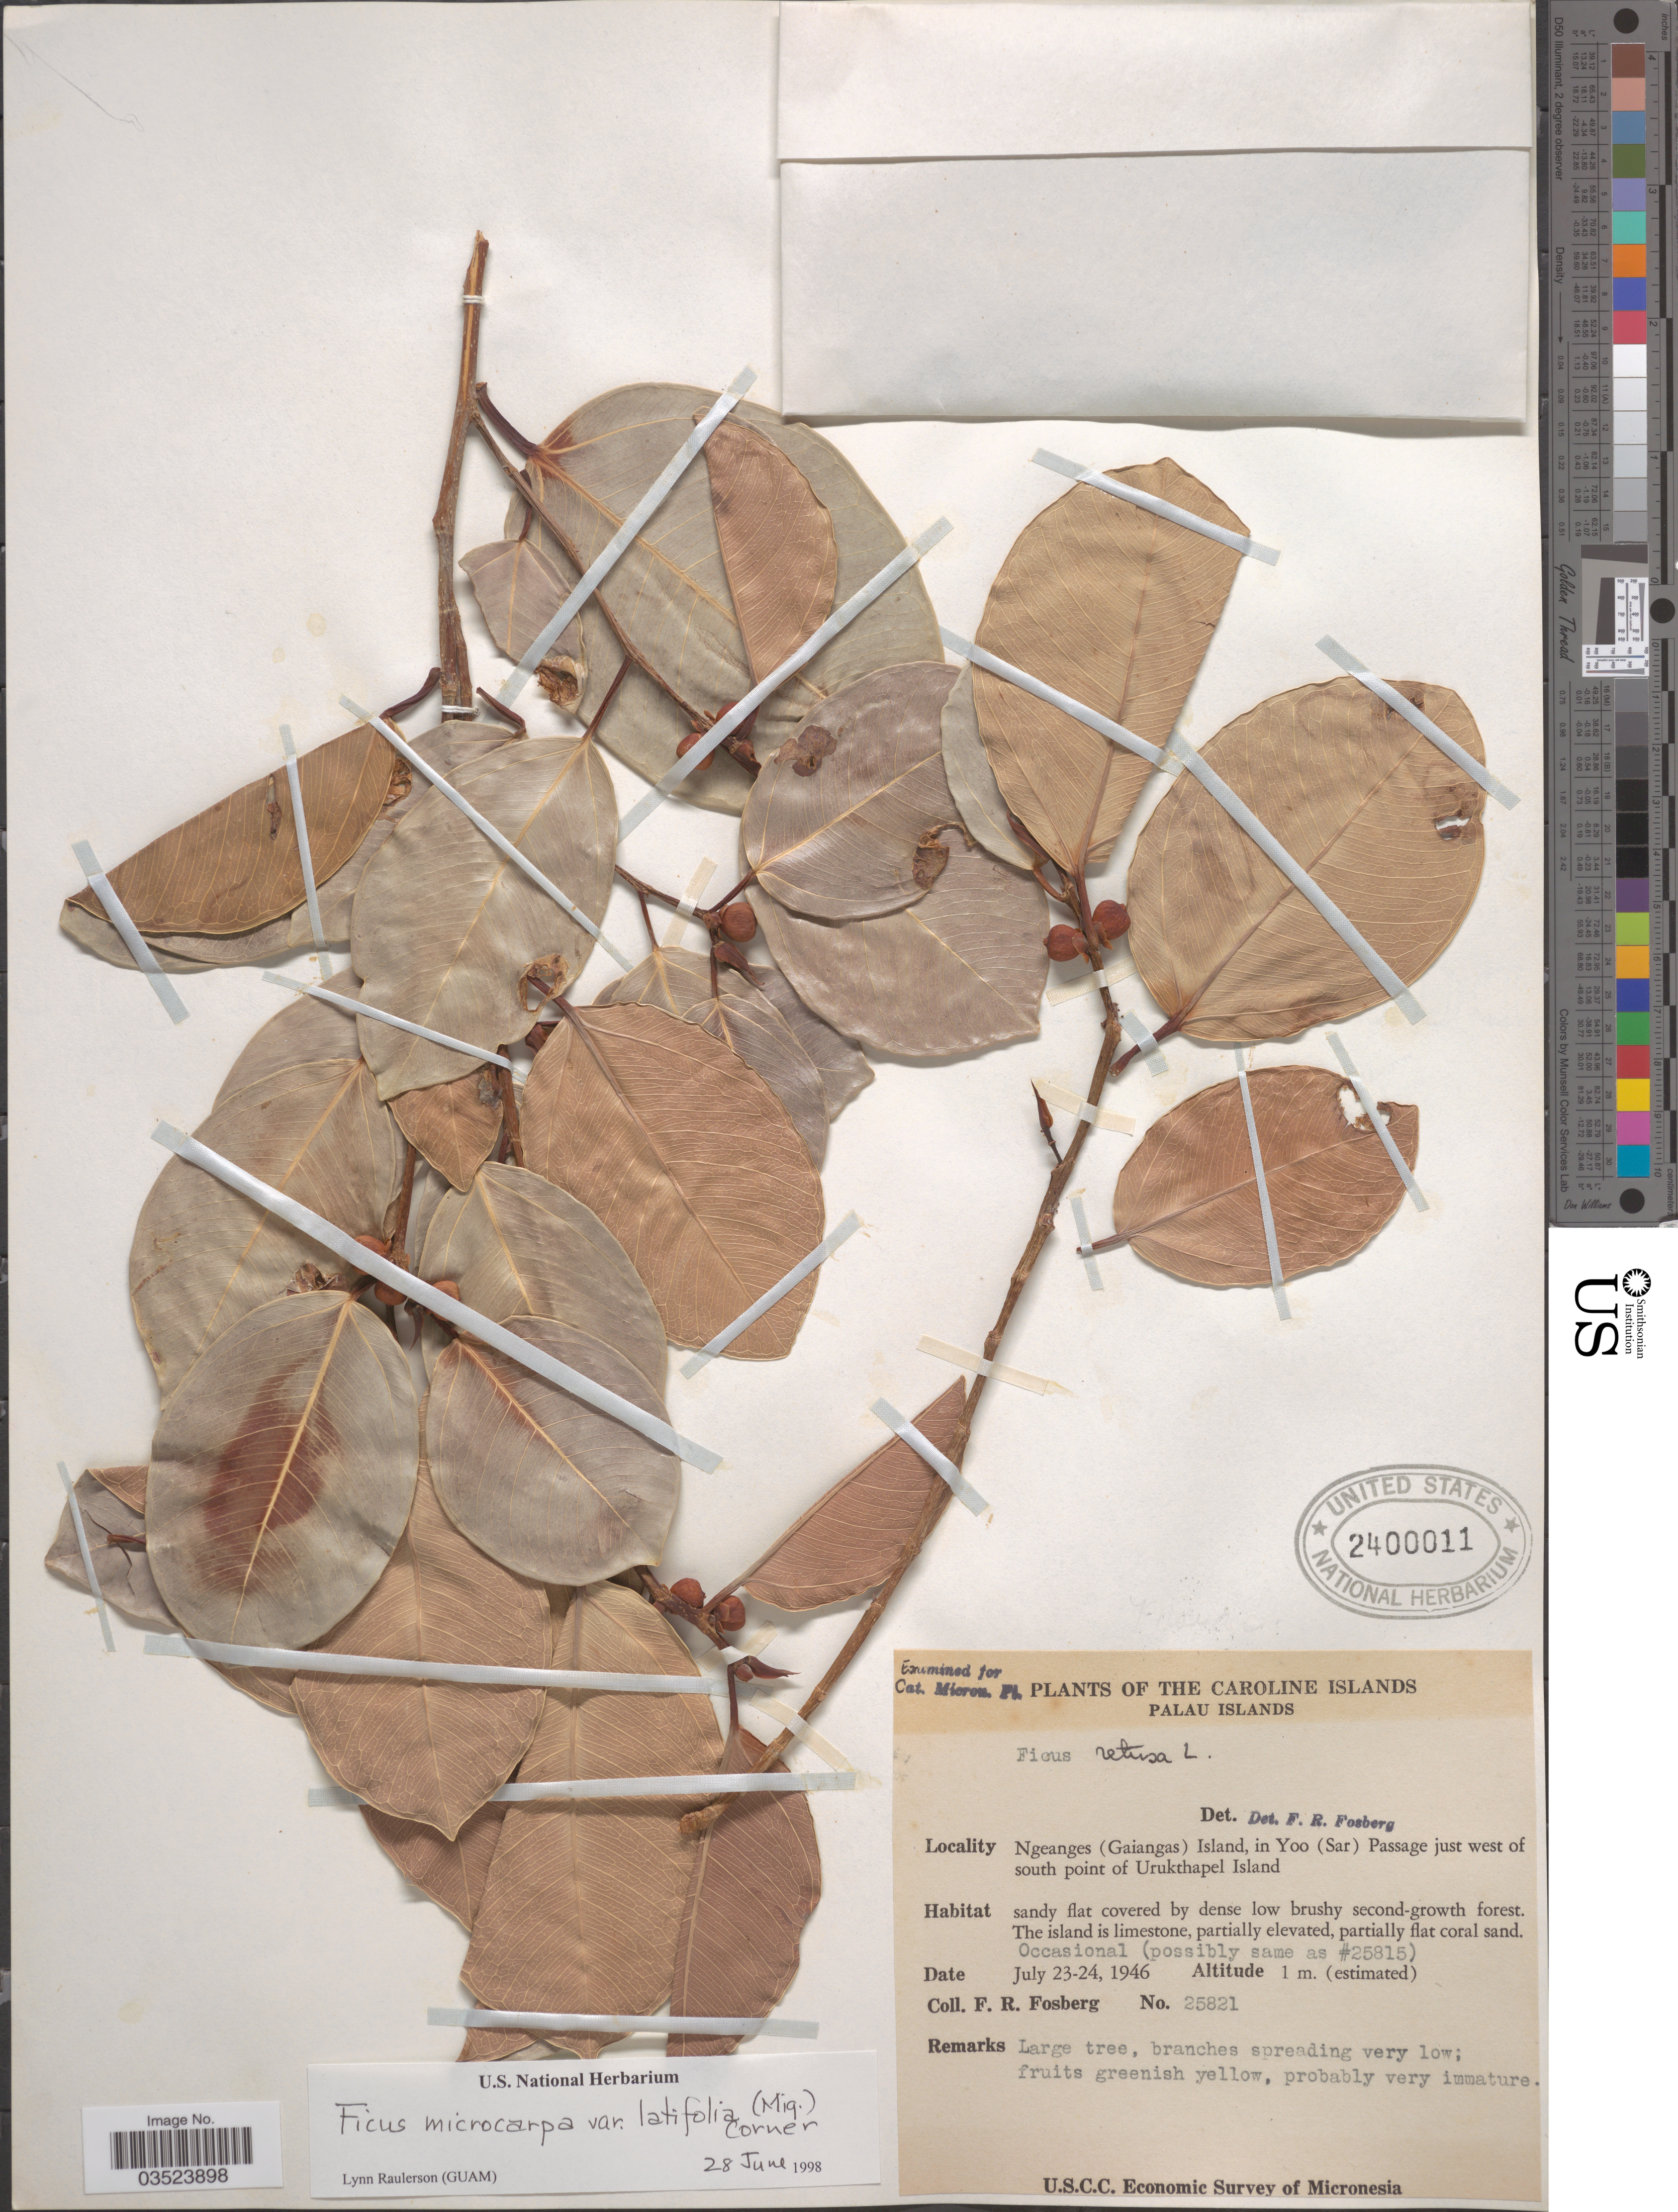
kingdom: Plantae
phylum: Tracheophyta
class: Magnoliopsida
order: Rosales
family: Moraceae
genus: Ficus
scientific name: Ficus microcarpa var. latifolia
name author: (Miq.) Corner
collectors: F. R. Fosberg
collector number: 25821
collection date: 1946-07-23/1946-07-24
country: Palau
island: Ngeanges (Gaiangas)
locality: The Caroline Islands. Palau Islands. Ngeanges (Gaiangas) Island, in Yoo (Sar) Passage just west of south point of Urukthapel Island.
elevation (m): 1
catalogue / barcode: US 2400011